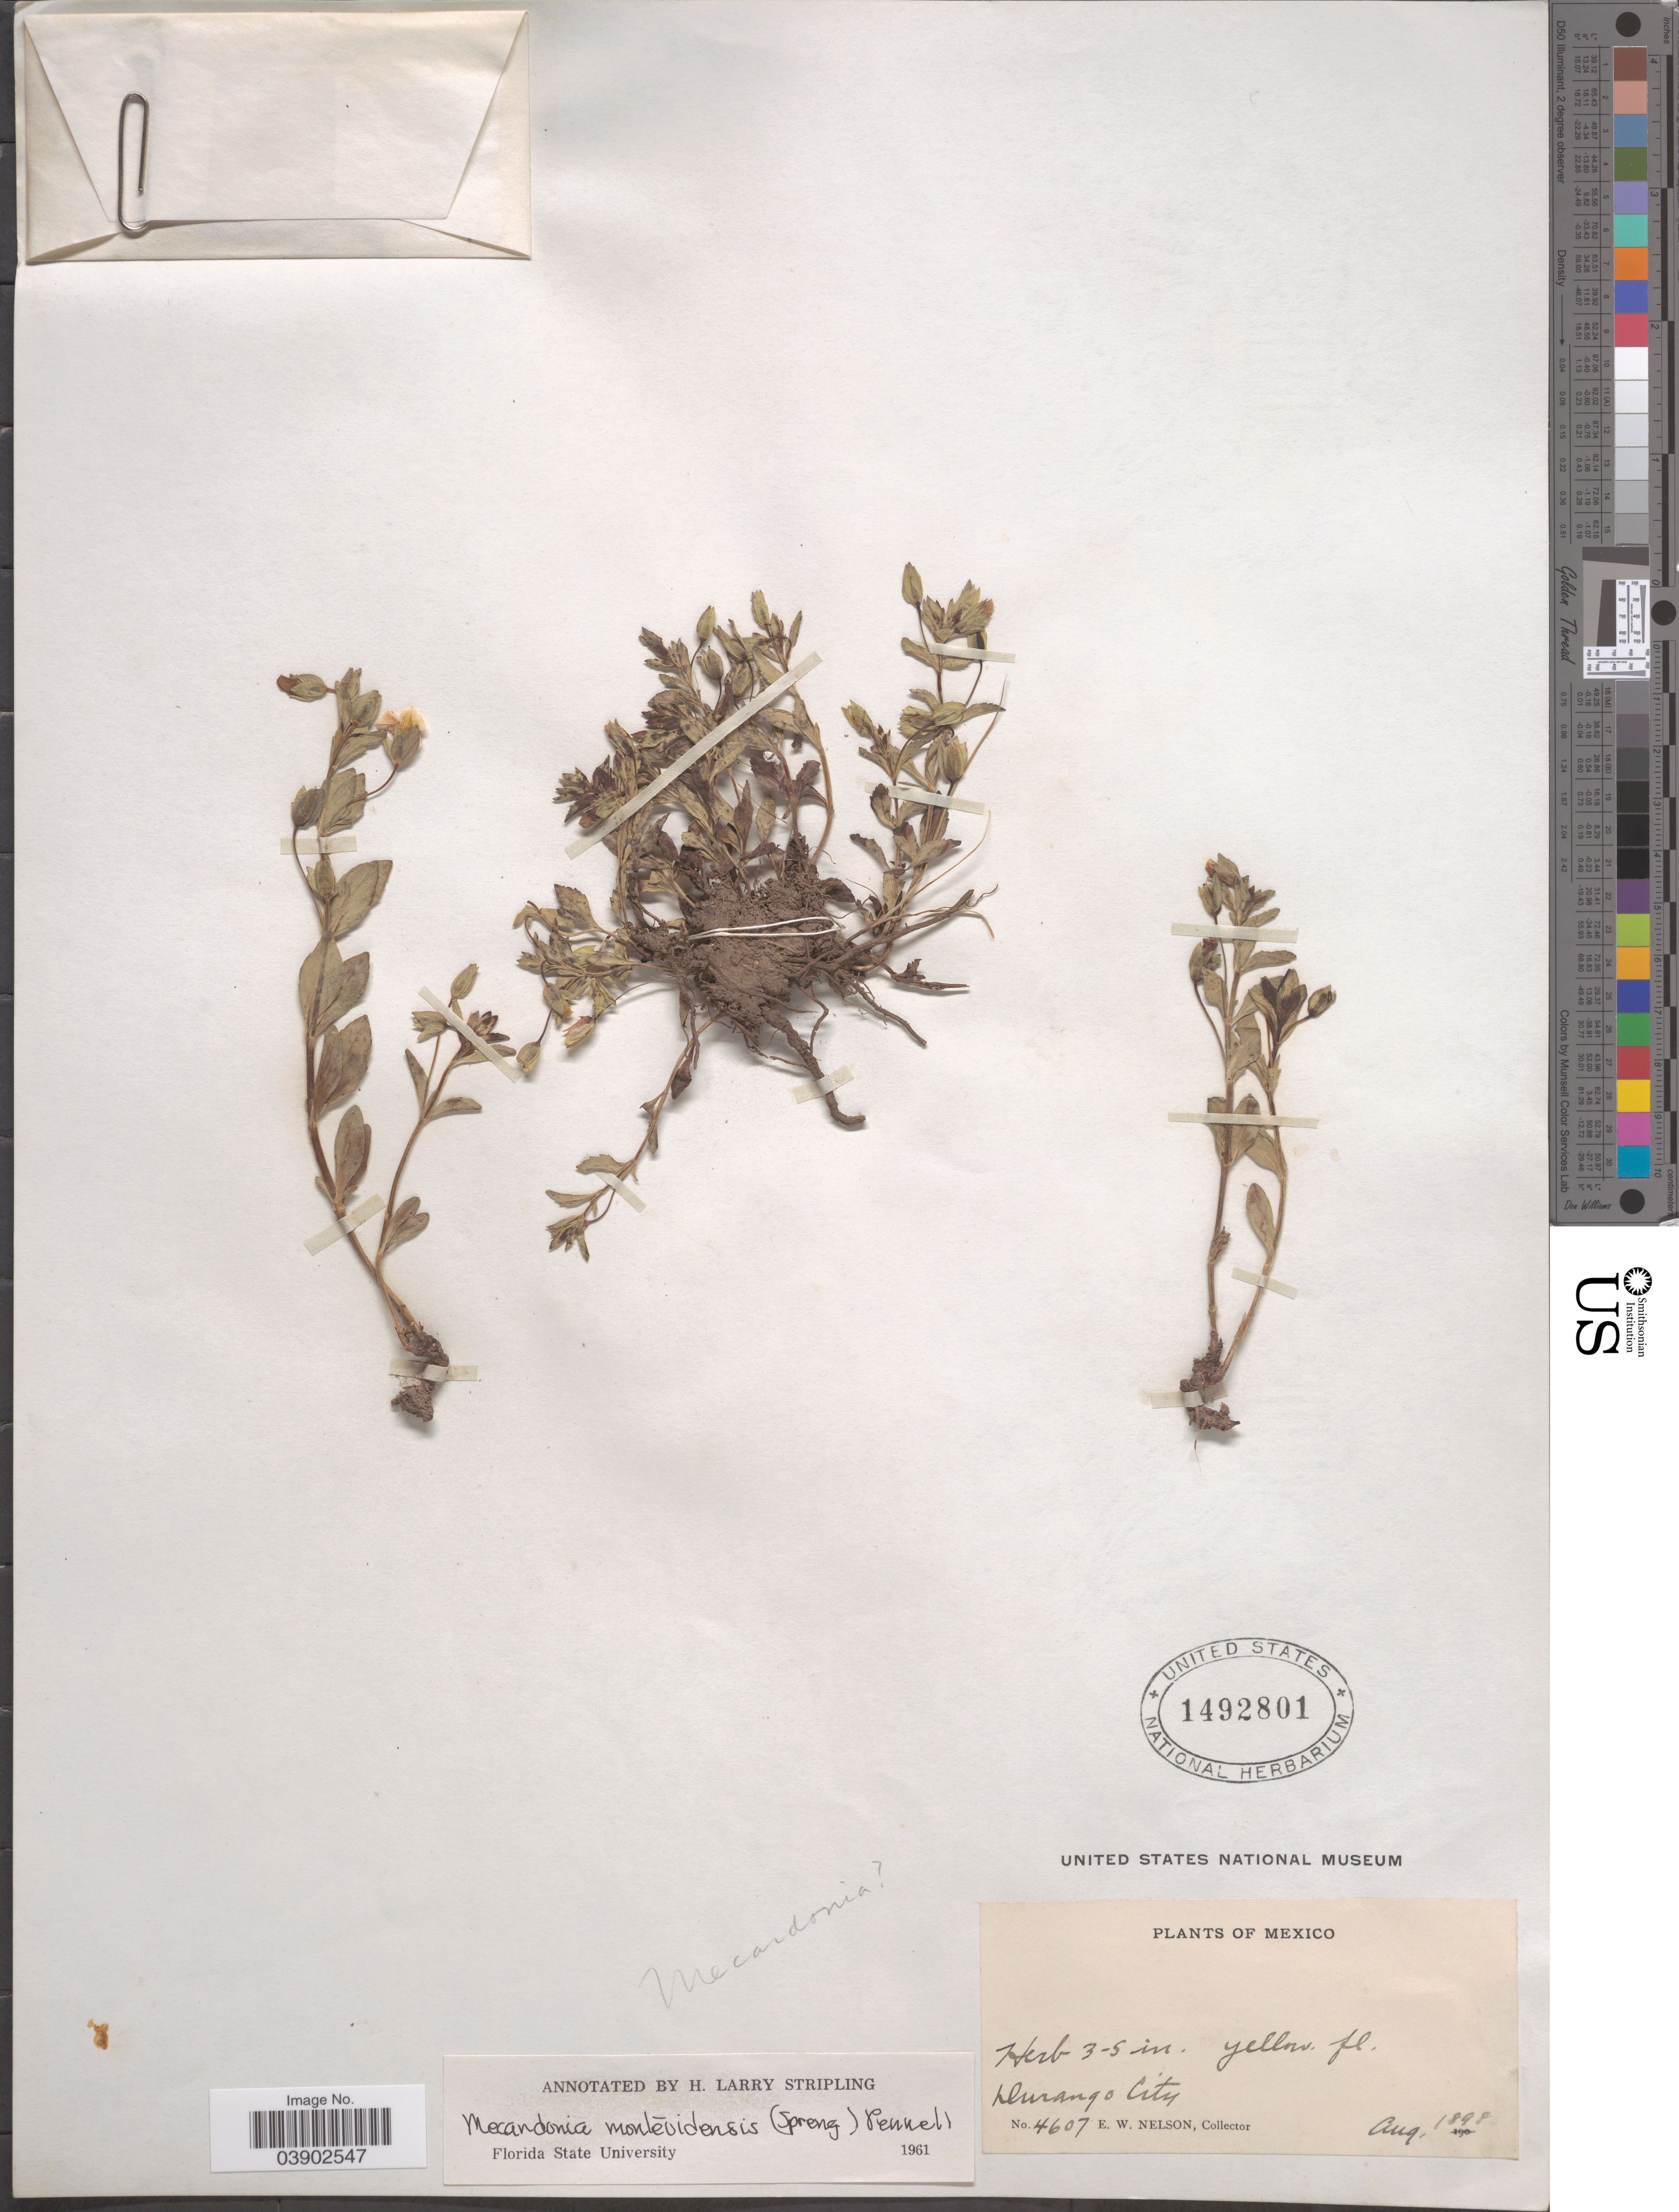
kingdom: Plantae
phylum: Tracheophyta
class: Magnoliopsida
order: Lamiales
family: Plantaginaceae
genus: Mecardonia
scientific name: Mecardonia procumbens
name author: (Mill.) Small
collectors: E. W. Nelson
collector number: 4607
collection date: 1898-08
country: Mexico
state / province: Durango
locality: Durango City.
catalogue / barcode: US 1492801